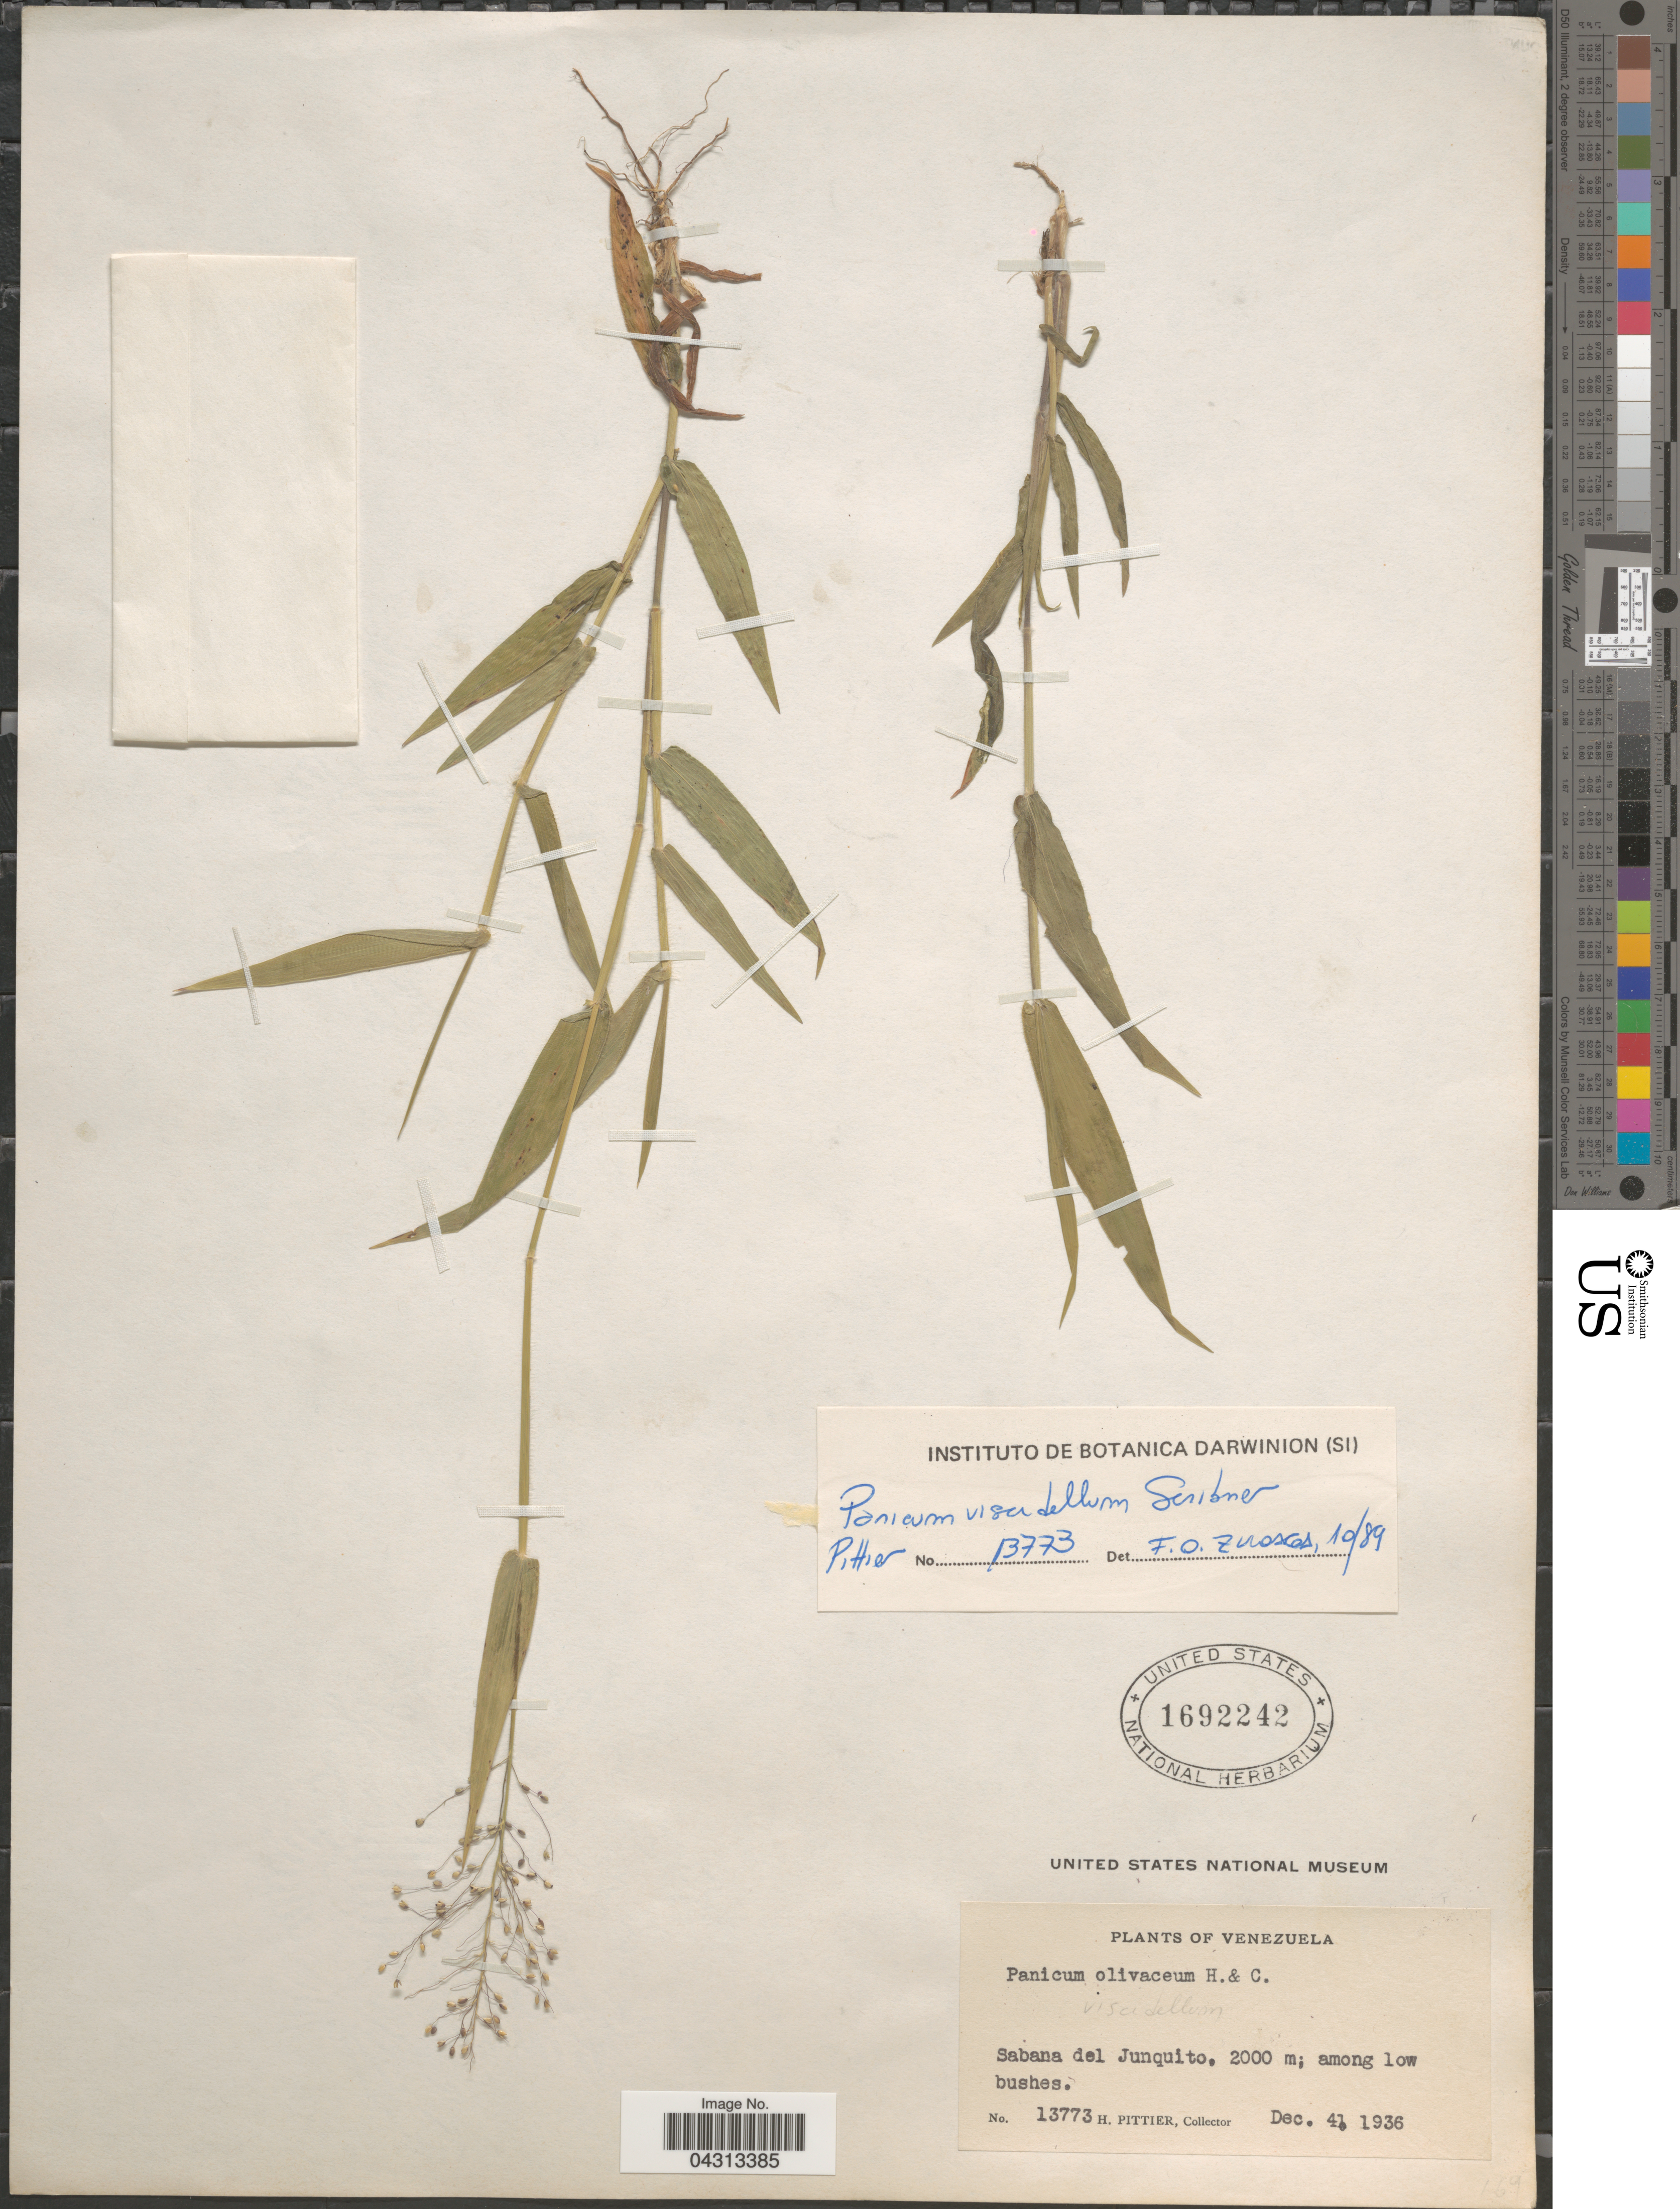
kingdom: Plantae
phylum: Tracheophyta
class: Liliopsida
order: Poales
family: Poaceae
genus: Dichanthelium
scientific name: Dichanthelium viscidellum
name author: (Scribn.) Gould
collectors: H. F. Pittier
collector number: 13773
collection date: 1936-12-04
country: Venezuela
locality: Sabana del Junquito.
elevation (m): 2000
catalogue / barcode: US 1692242